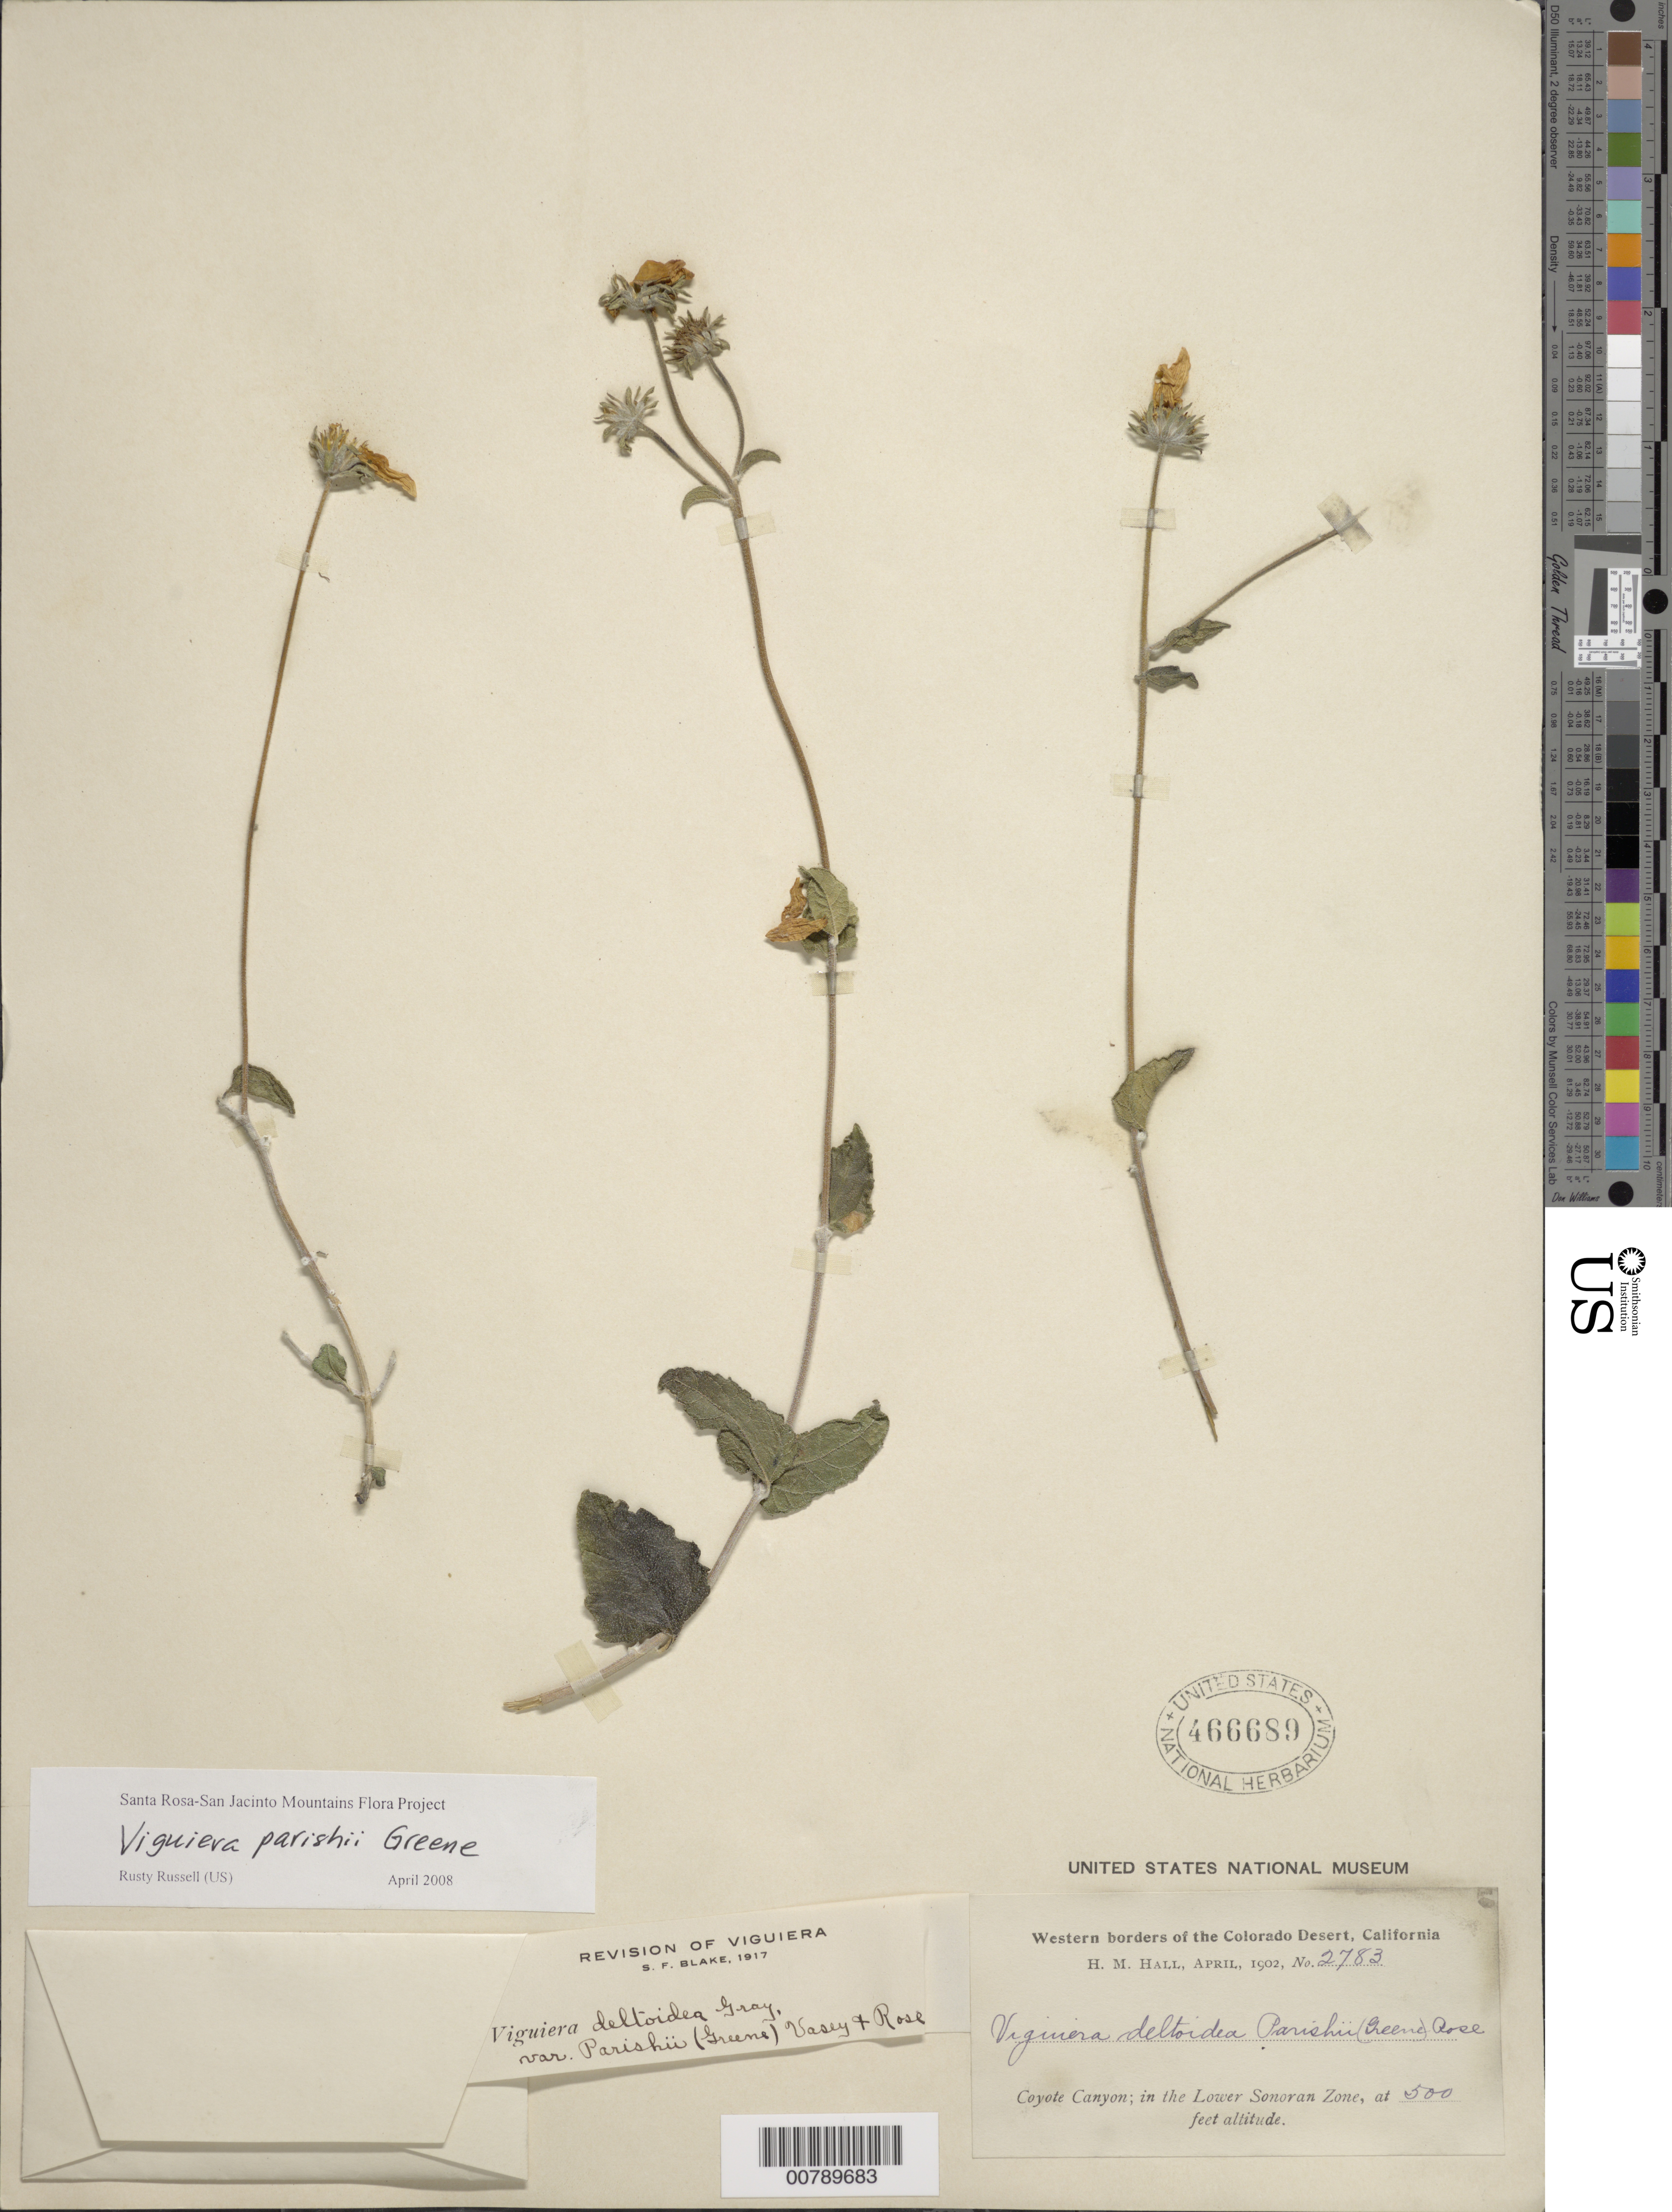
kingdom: Plantae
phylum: Tracheophyta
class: Magnoliopsida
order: Asterales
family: Asteraceae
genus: Viguiera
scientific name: Viguiera deltoidea var. parishii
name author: (Greene) Vasey & Rose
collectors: H. M. Hall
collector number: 2783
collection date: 1902-04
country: United States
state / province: California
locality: Western borders of the Colorado Desert, Coyote Canyon; on the Lower Sonoran Zone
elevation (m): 152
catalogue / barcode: US 466689